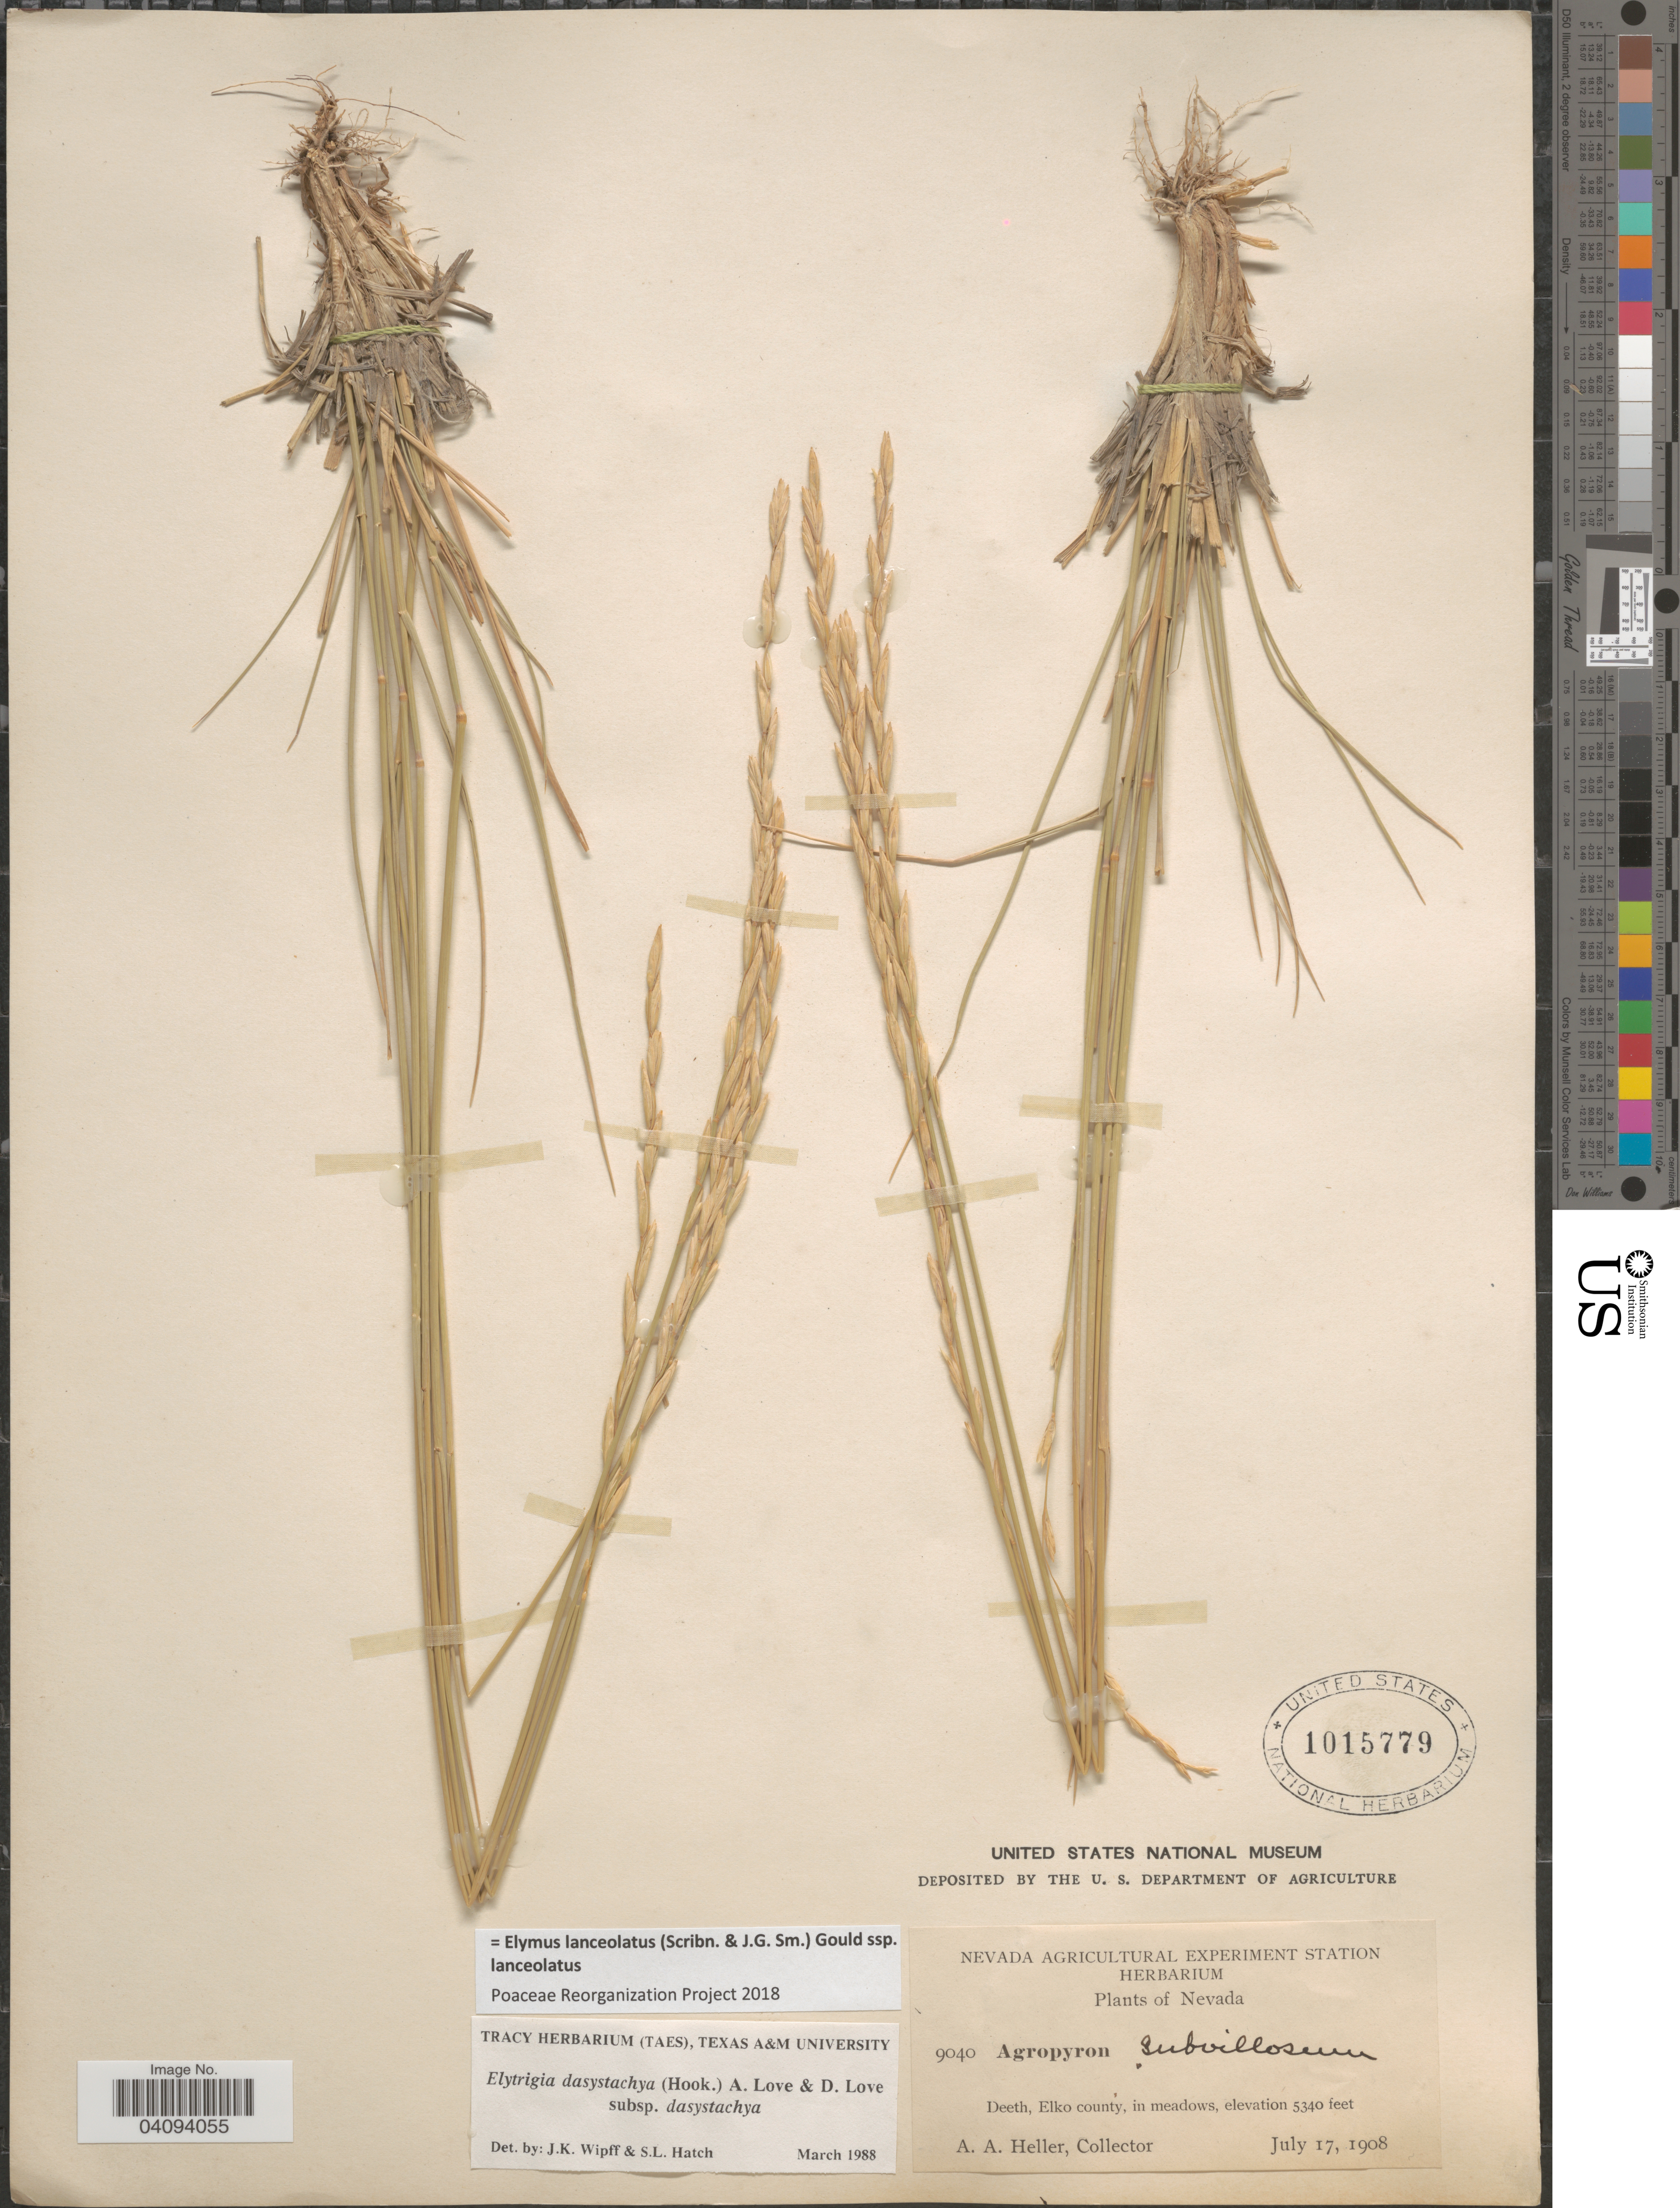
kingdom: Plantae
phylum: Tracheophyta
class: Liliopsida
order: Poales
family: Poaceae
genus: Elymus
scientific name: Elymus lanceolatus subsp. lanceolatus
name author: (Scribn. & J.G. Sm.) Gould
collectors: A. A. Heller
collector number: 9040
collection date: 1908-07-17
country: United States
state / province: Nevada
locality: Deeth, Elko county.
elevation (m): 1628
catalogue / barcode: US 1015779